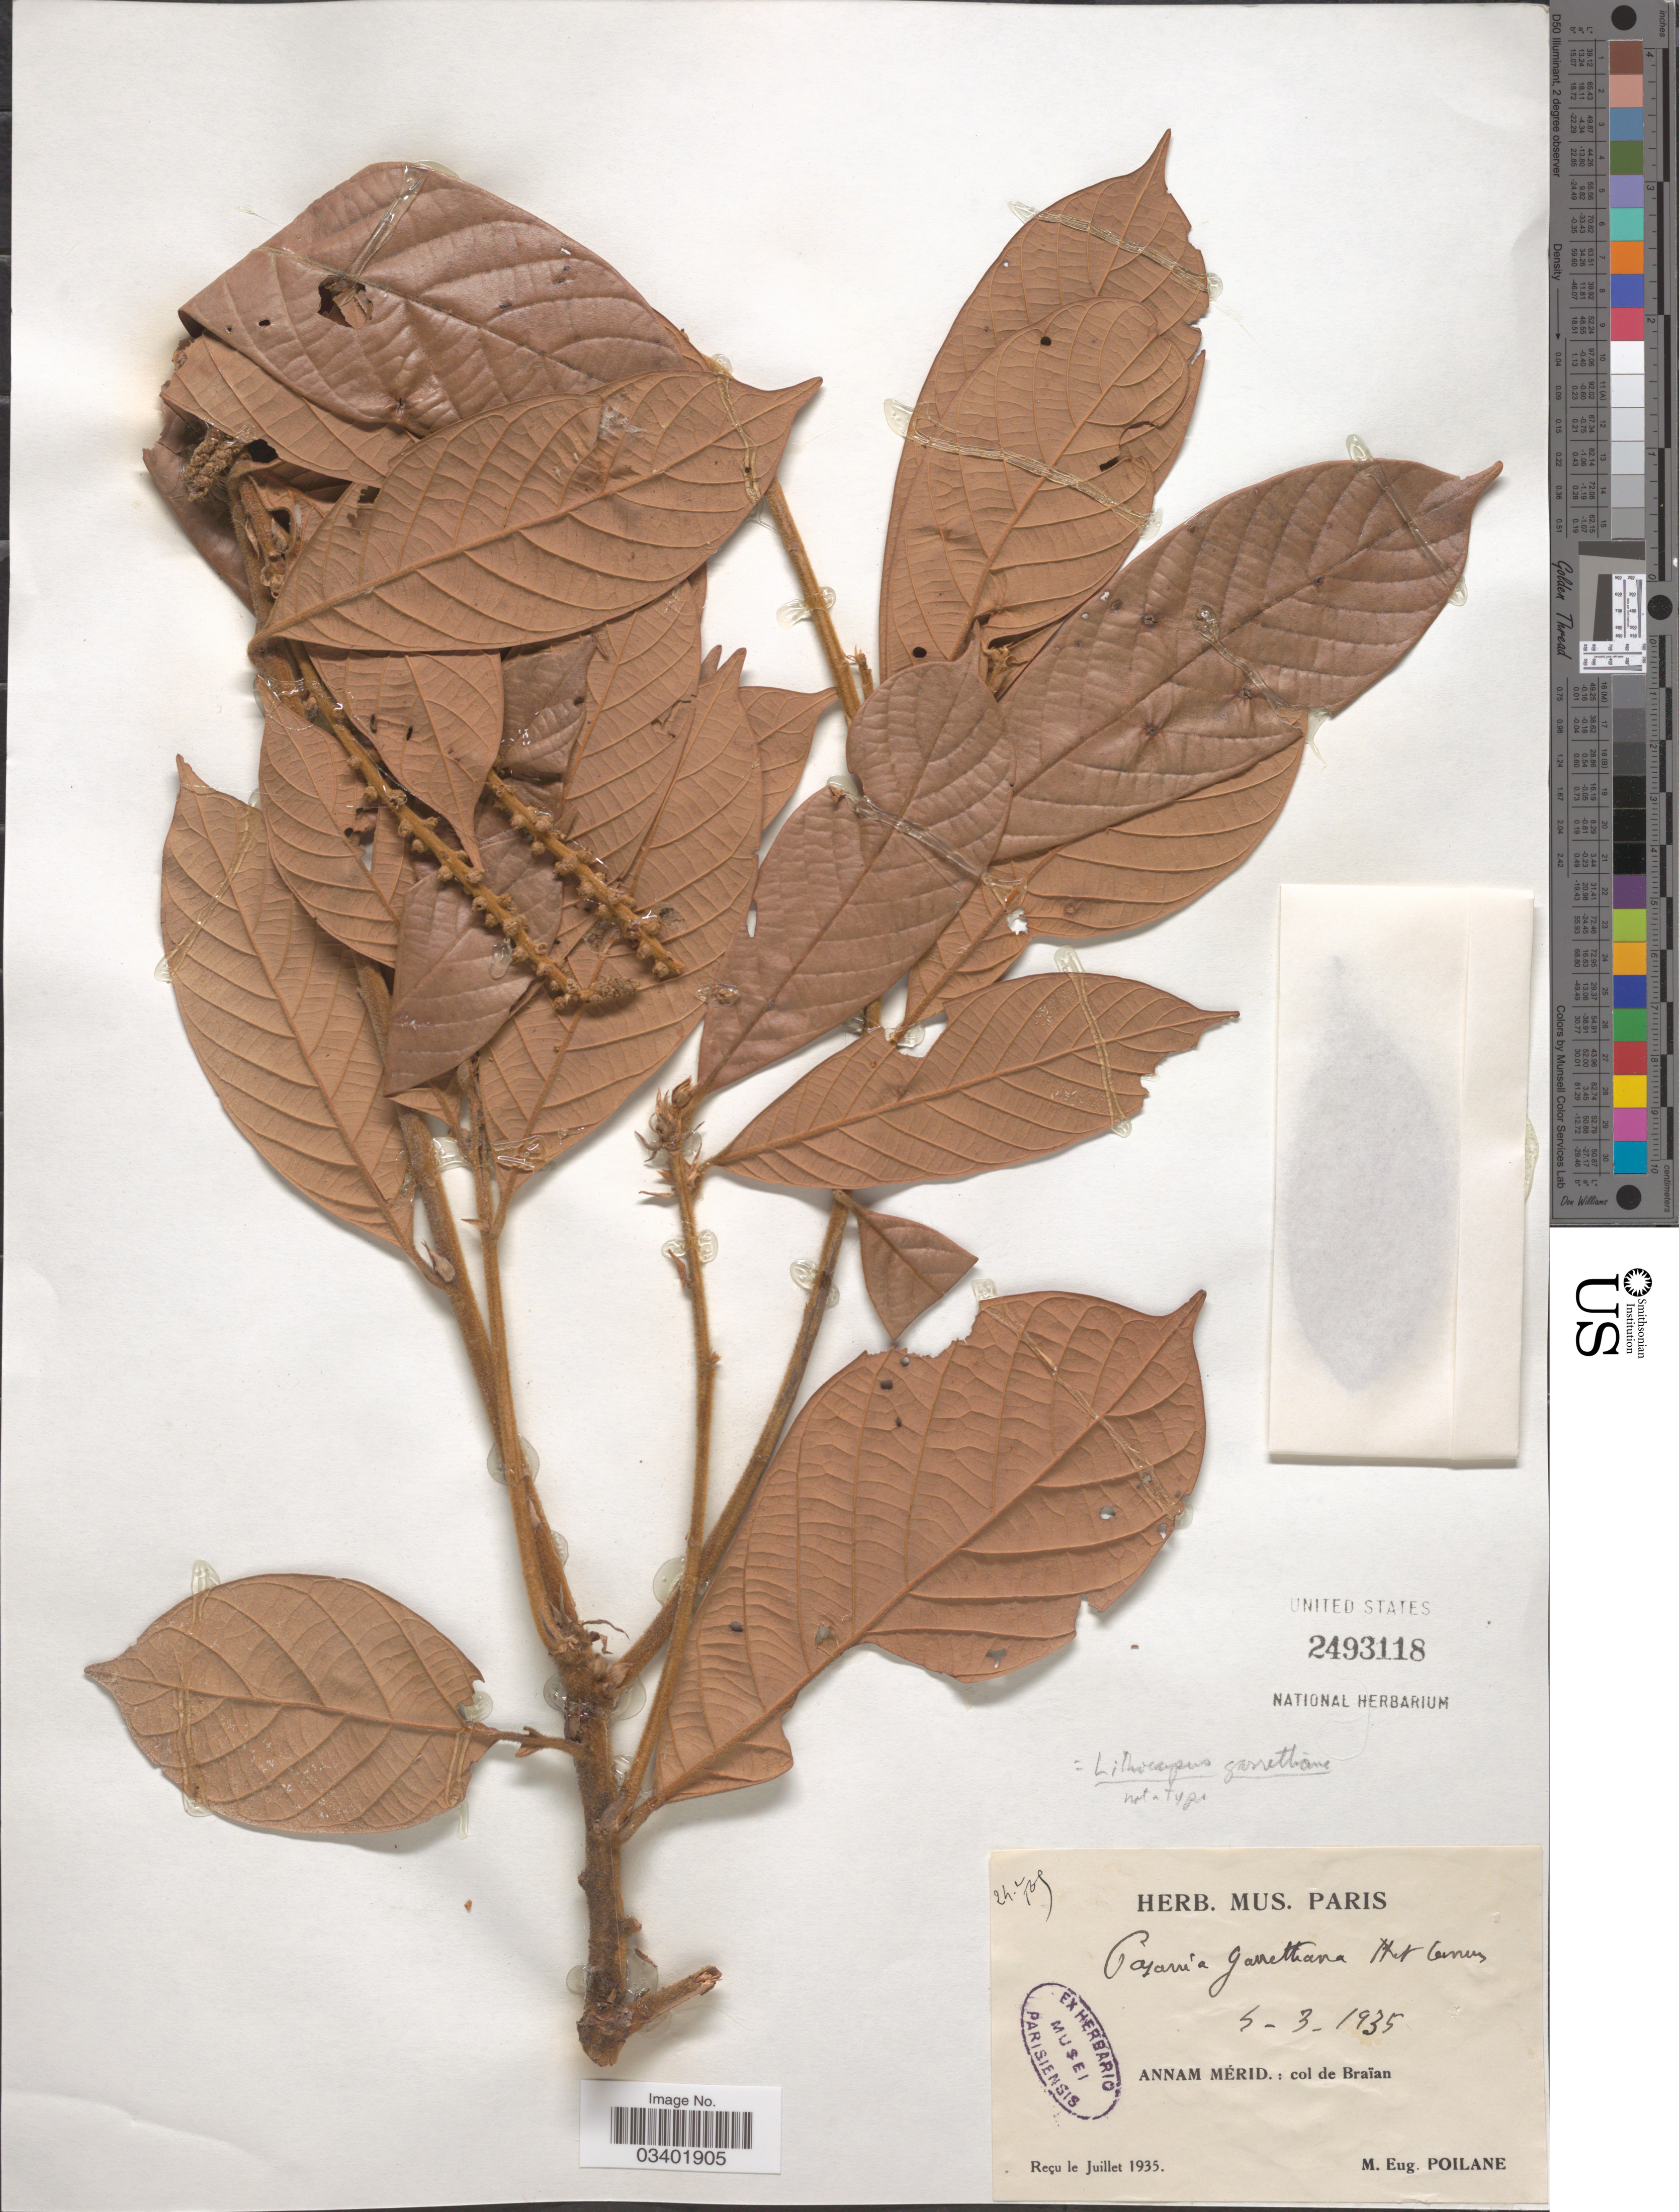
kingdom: Plantae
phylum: Tracheophyta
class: Magnoliopsida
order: Fagales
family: Fagaceae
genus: Lithocarpus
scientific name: Lithocarpus garrettianus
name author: (Craib) A. Camus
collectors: M. Poilane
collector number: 24705*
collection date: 1935-03-04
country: Vietnam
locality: Annam Mérid.: col de Braïan.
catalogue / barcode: US 2493118